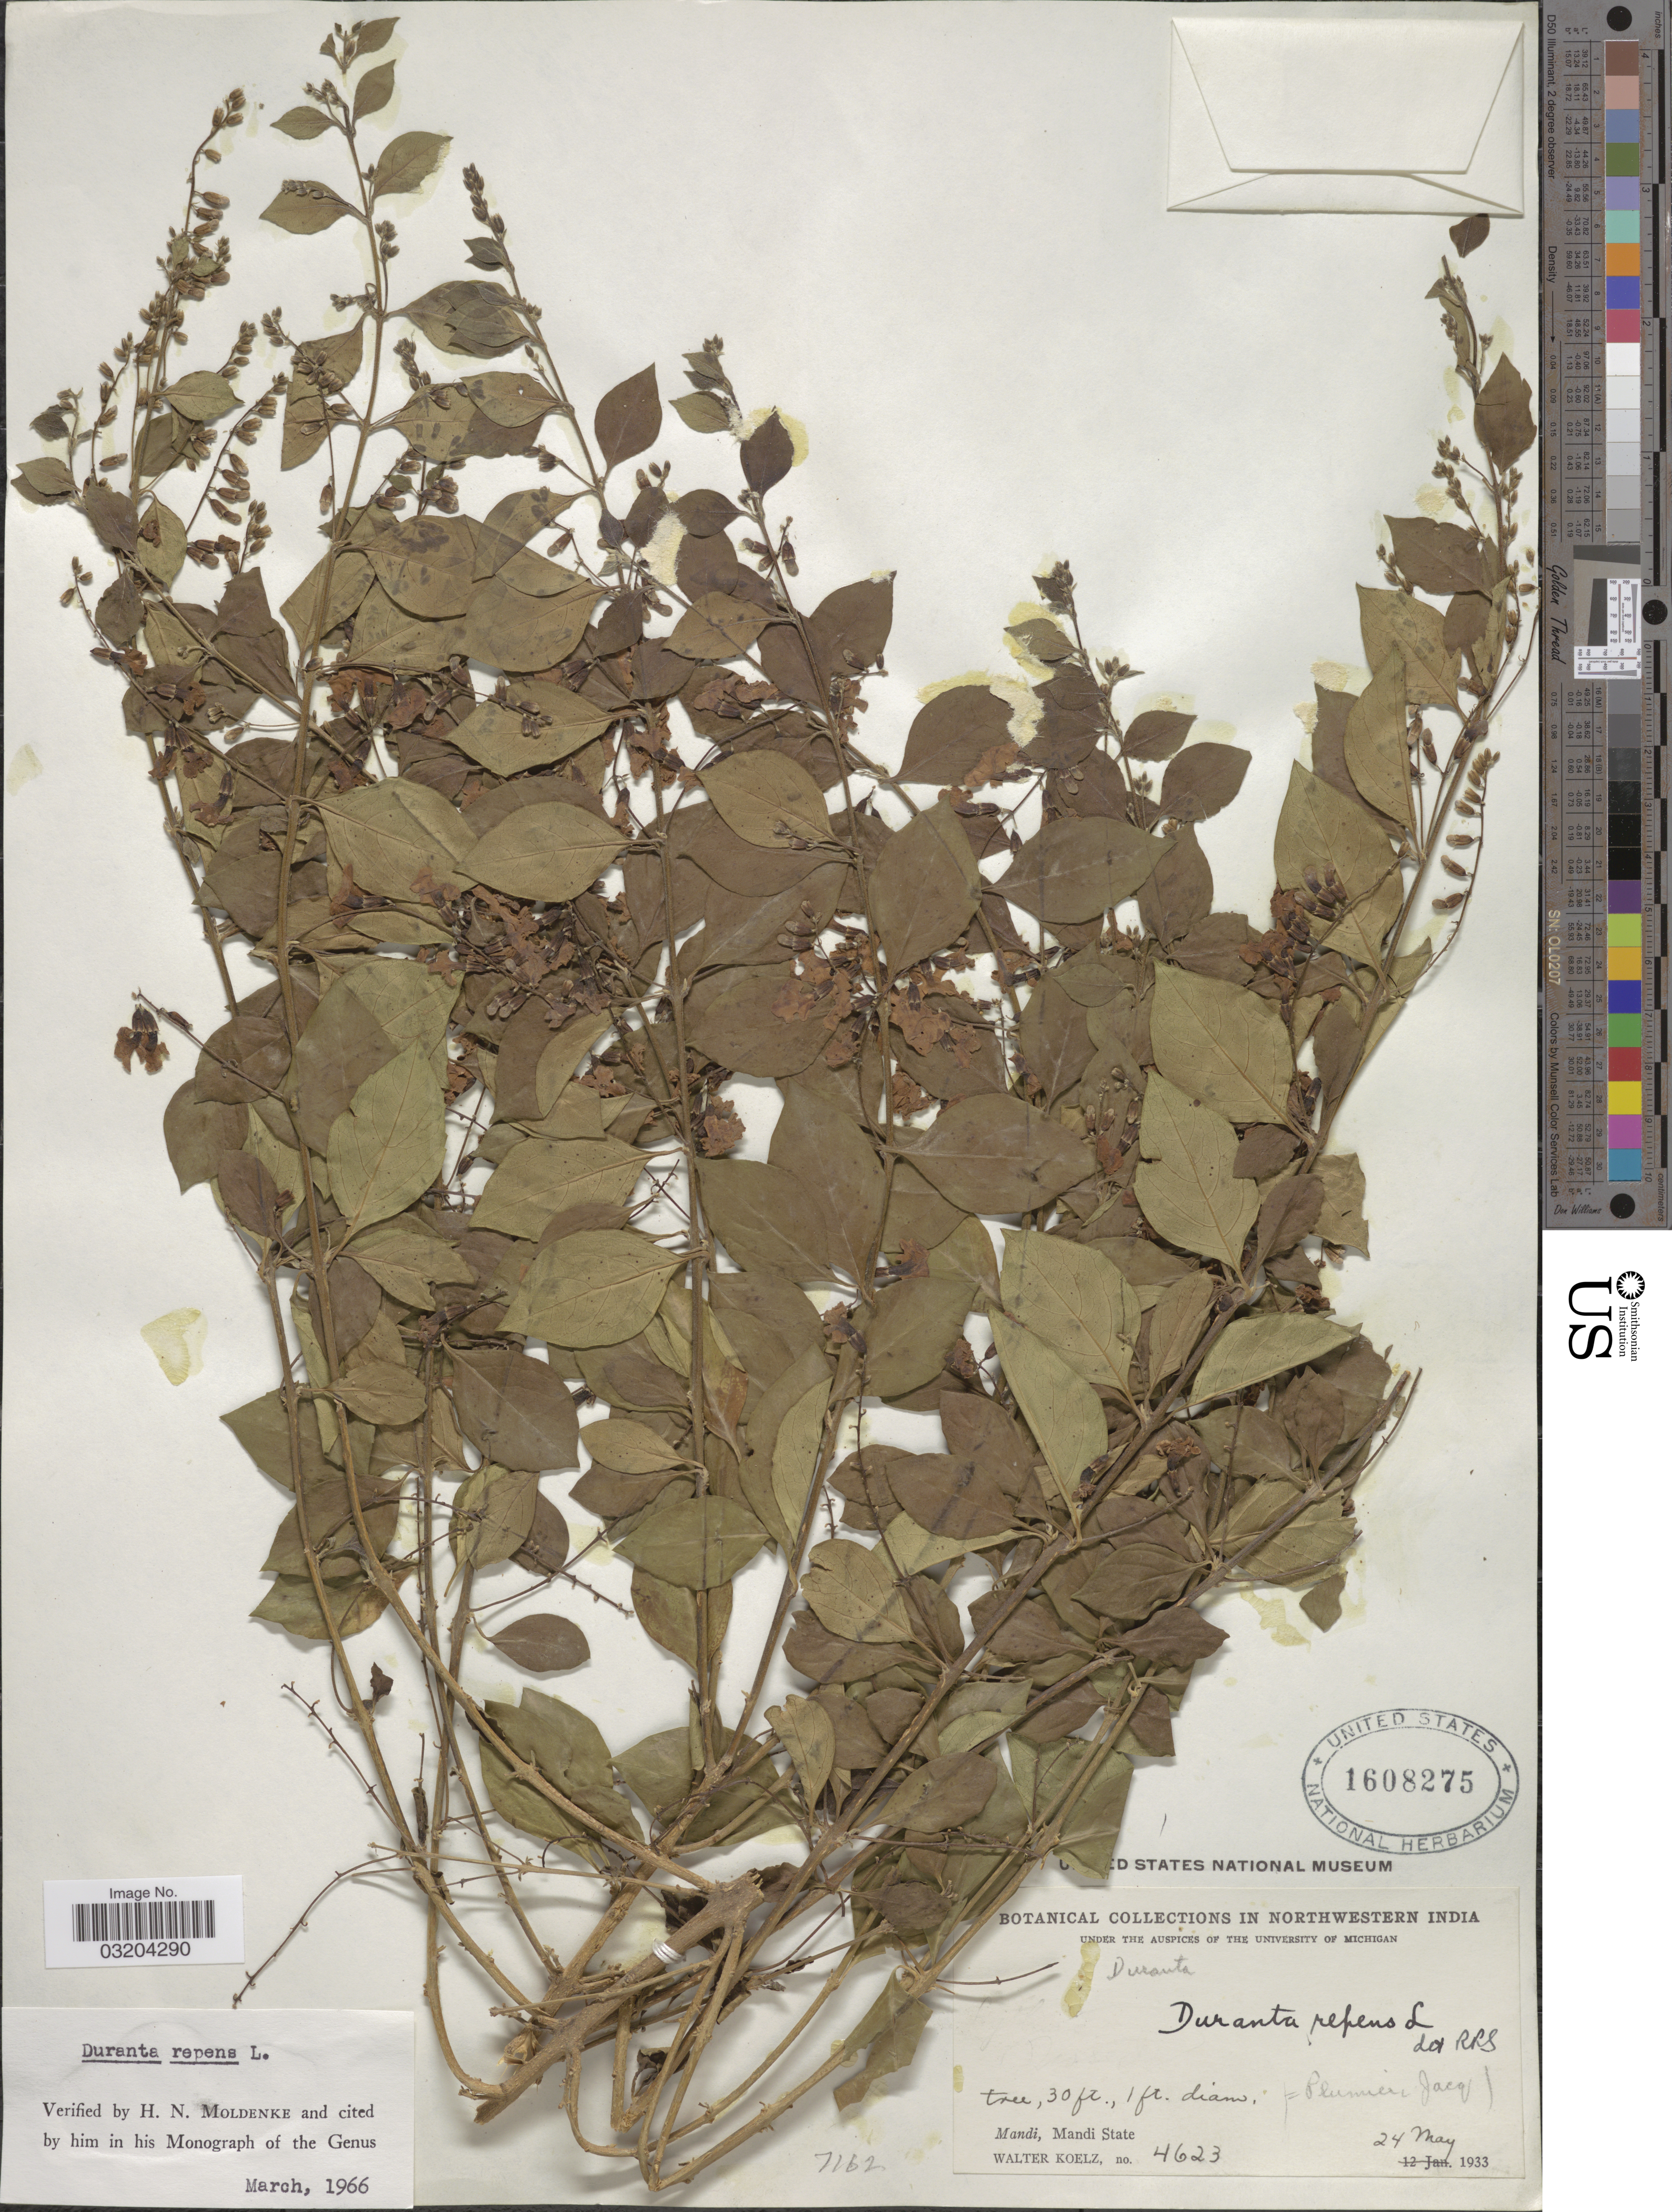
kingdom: Plantae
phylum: Tracheophyta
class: Magnoliopsida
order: Lamiales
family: Verbenaceae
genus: Duranta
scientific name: Duranta erecta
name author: L.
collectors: W. N. Koelz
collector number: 4623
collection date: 1933-05-24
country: India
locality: Northwestern India. Mandi, Mandi State.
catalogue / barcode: US 1608275